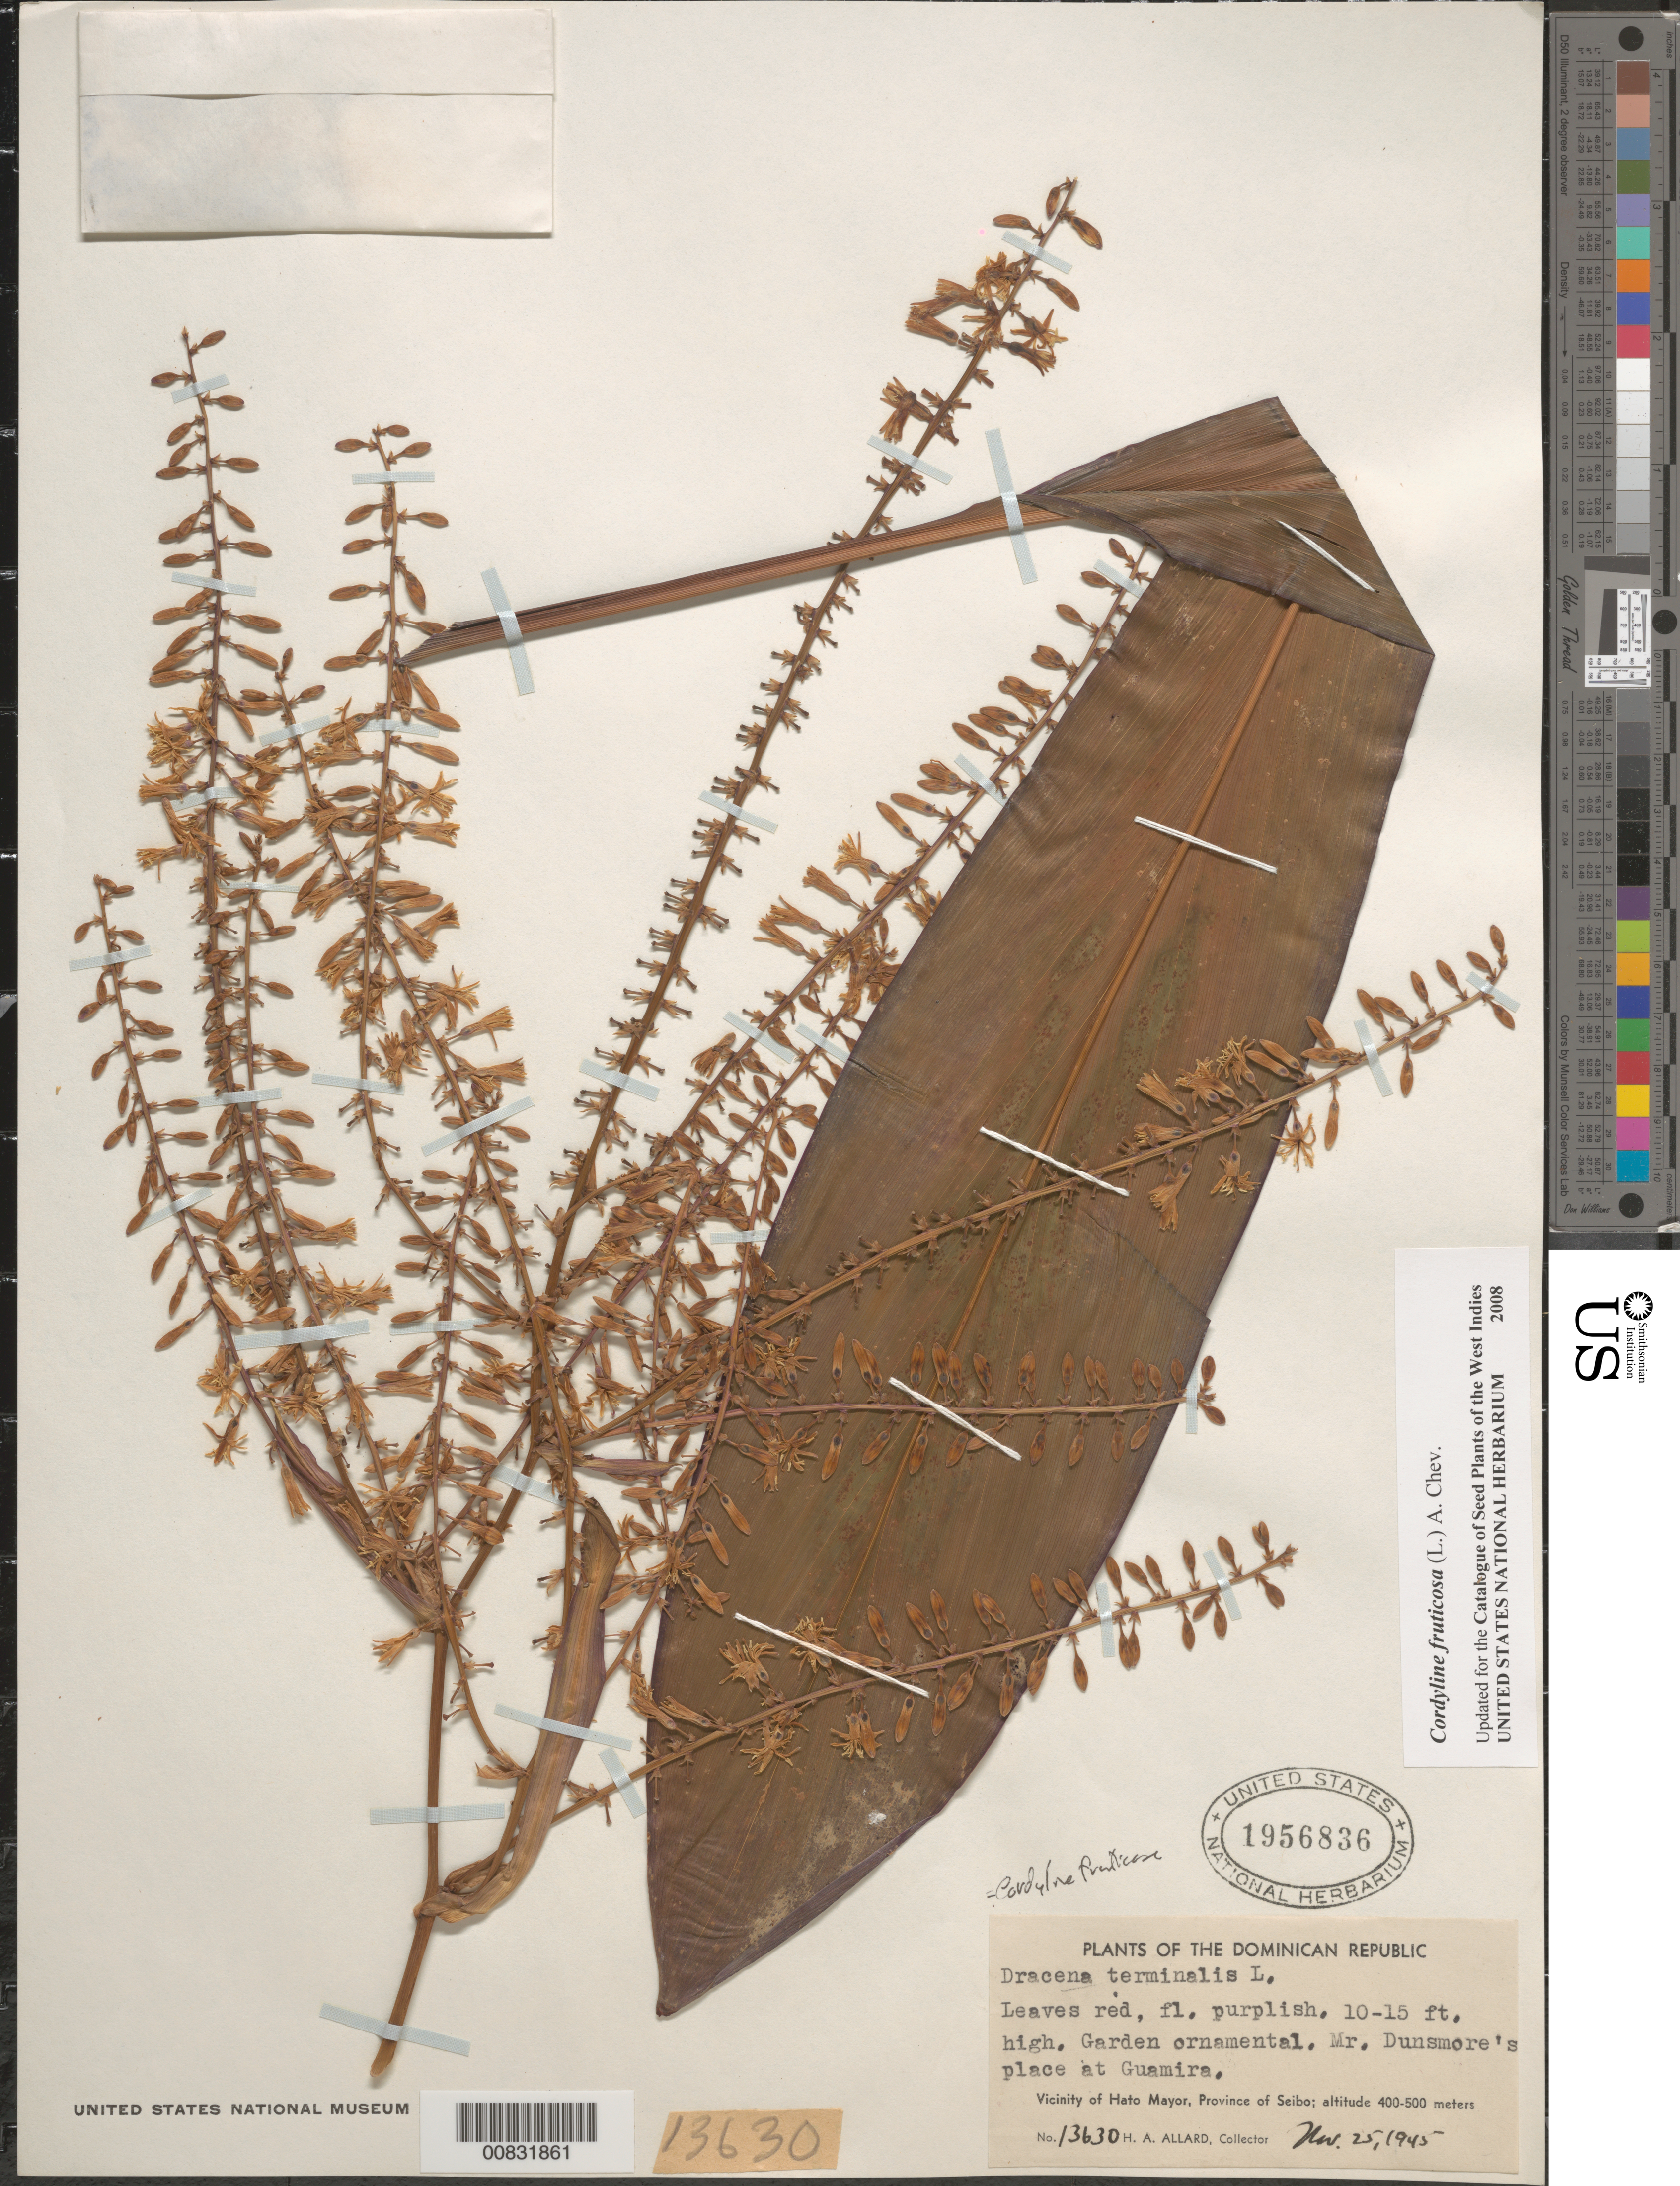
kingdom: Plantae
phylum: Tracheophyta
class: Liliopsida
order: Asparagales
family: Asparagaceae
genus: Cordyline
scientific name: Cordyline fruticosa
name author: (L.) A. Chev.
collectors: H. A. Allard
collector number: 13630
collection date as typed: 25 Nov 1945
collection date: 1945-11-25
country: Dominican Republic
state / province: El Seibo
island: Hispaniola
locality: Vicinity of Hato Mayor. Mr. Dunsmore's place at Guamira.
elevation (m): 400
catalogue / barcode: US 1956836